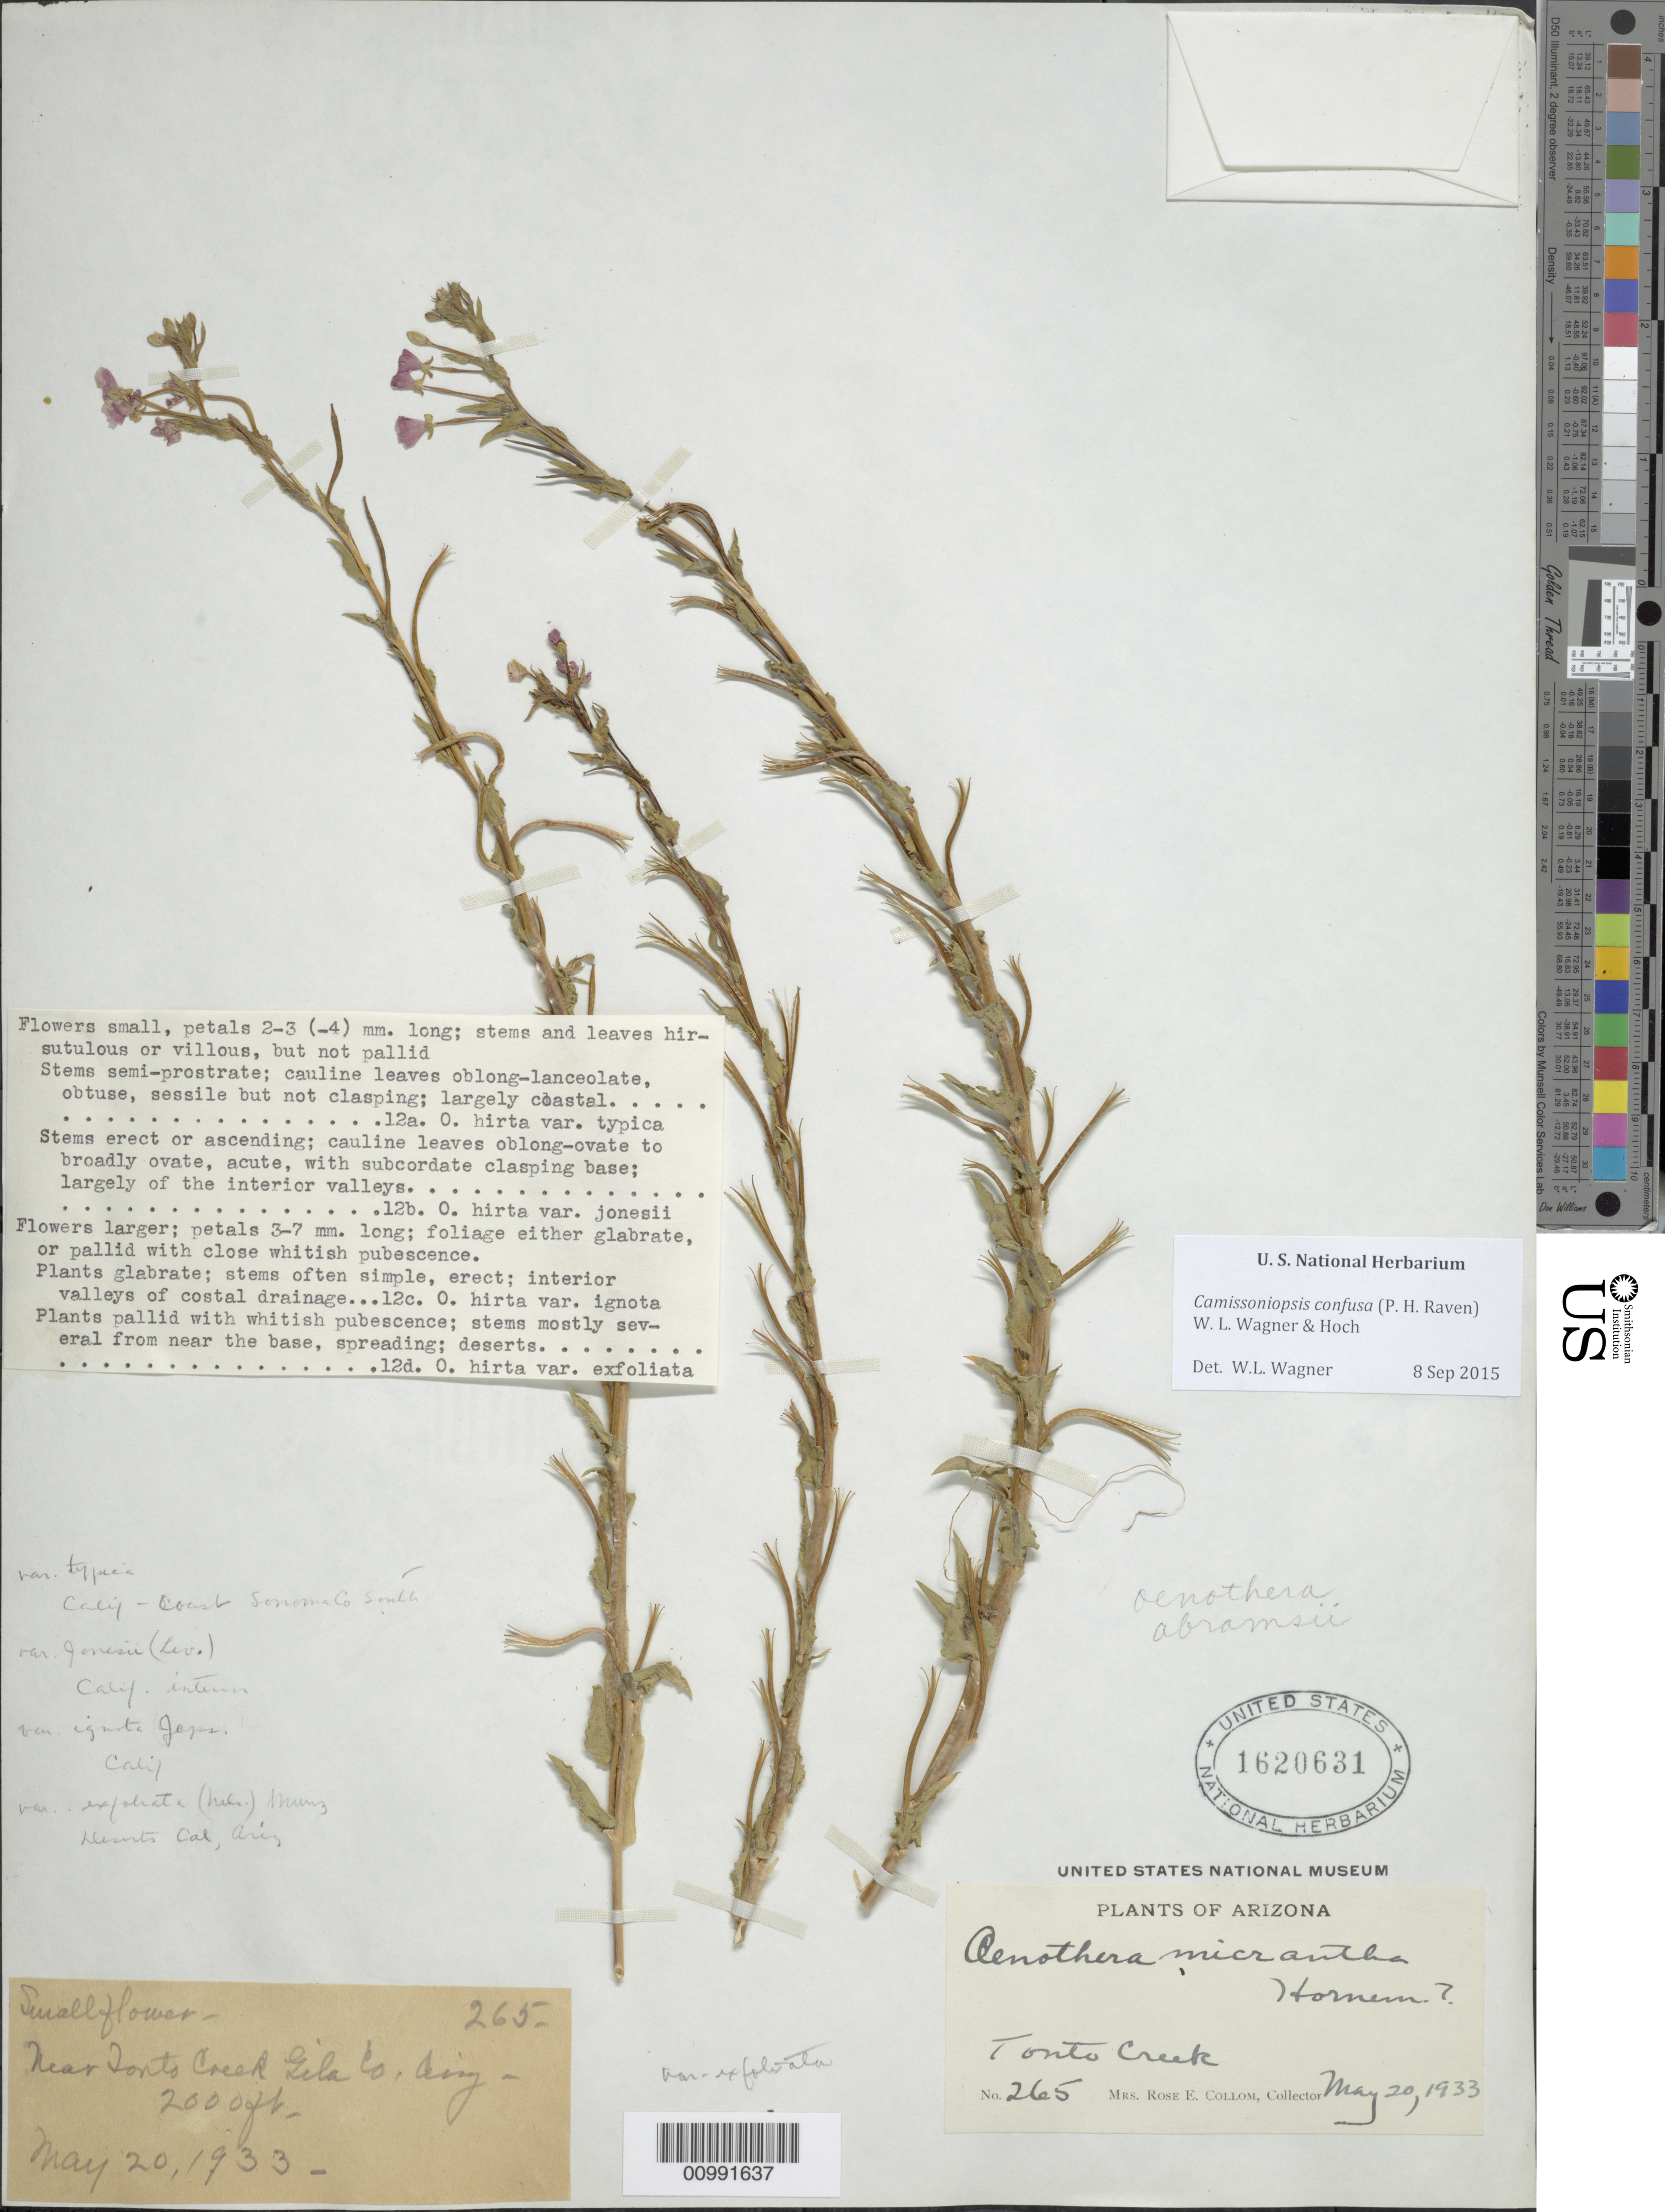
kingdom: Plantae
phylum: Tracheophyta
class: Magnoliopsida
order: Myrtales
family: Onagraceae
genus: Camissoniopsis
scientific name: Camissoniopsis confusa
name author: (P.H. Raven) W.L. Wagner & Hoch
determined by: Wagner, W. L., (BOT), Smithsonian Institution - National Museum of Natural History (UNITED STATES)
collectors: R. E. Collom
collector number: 265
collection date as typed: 20 May 1933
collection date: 1933-05-20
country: United States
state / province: Arizona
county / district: Gila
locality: Tonto Creek.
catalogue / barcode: US 1620631